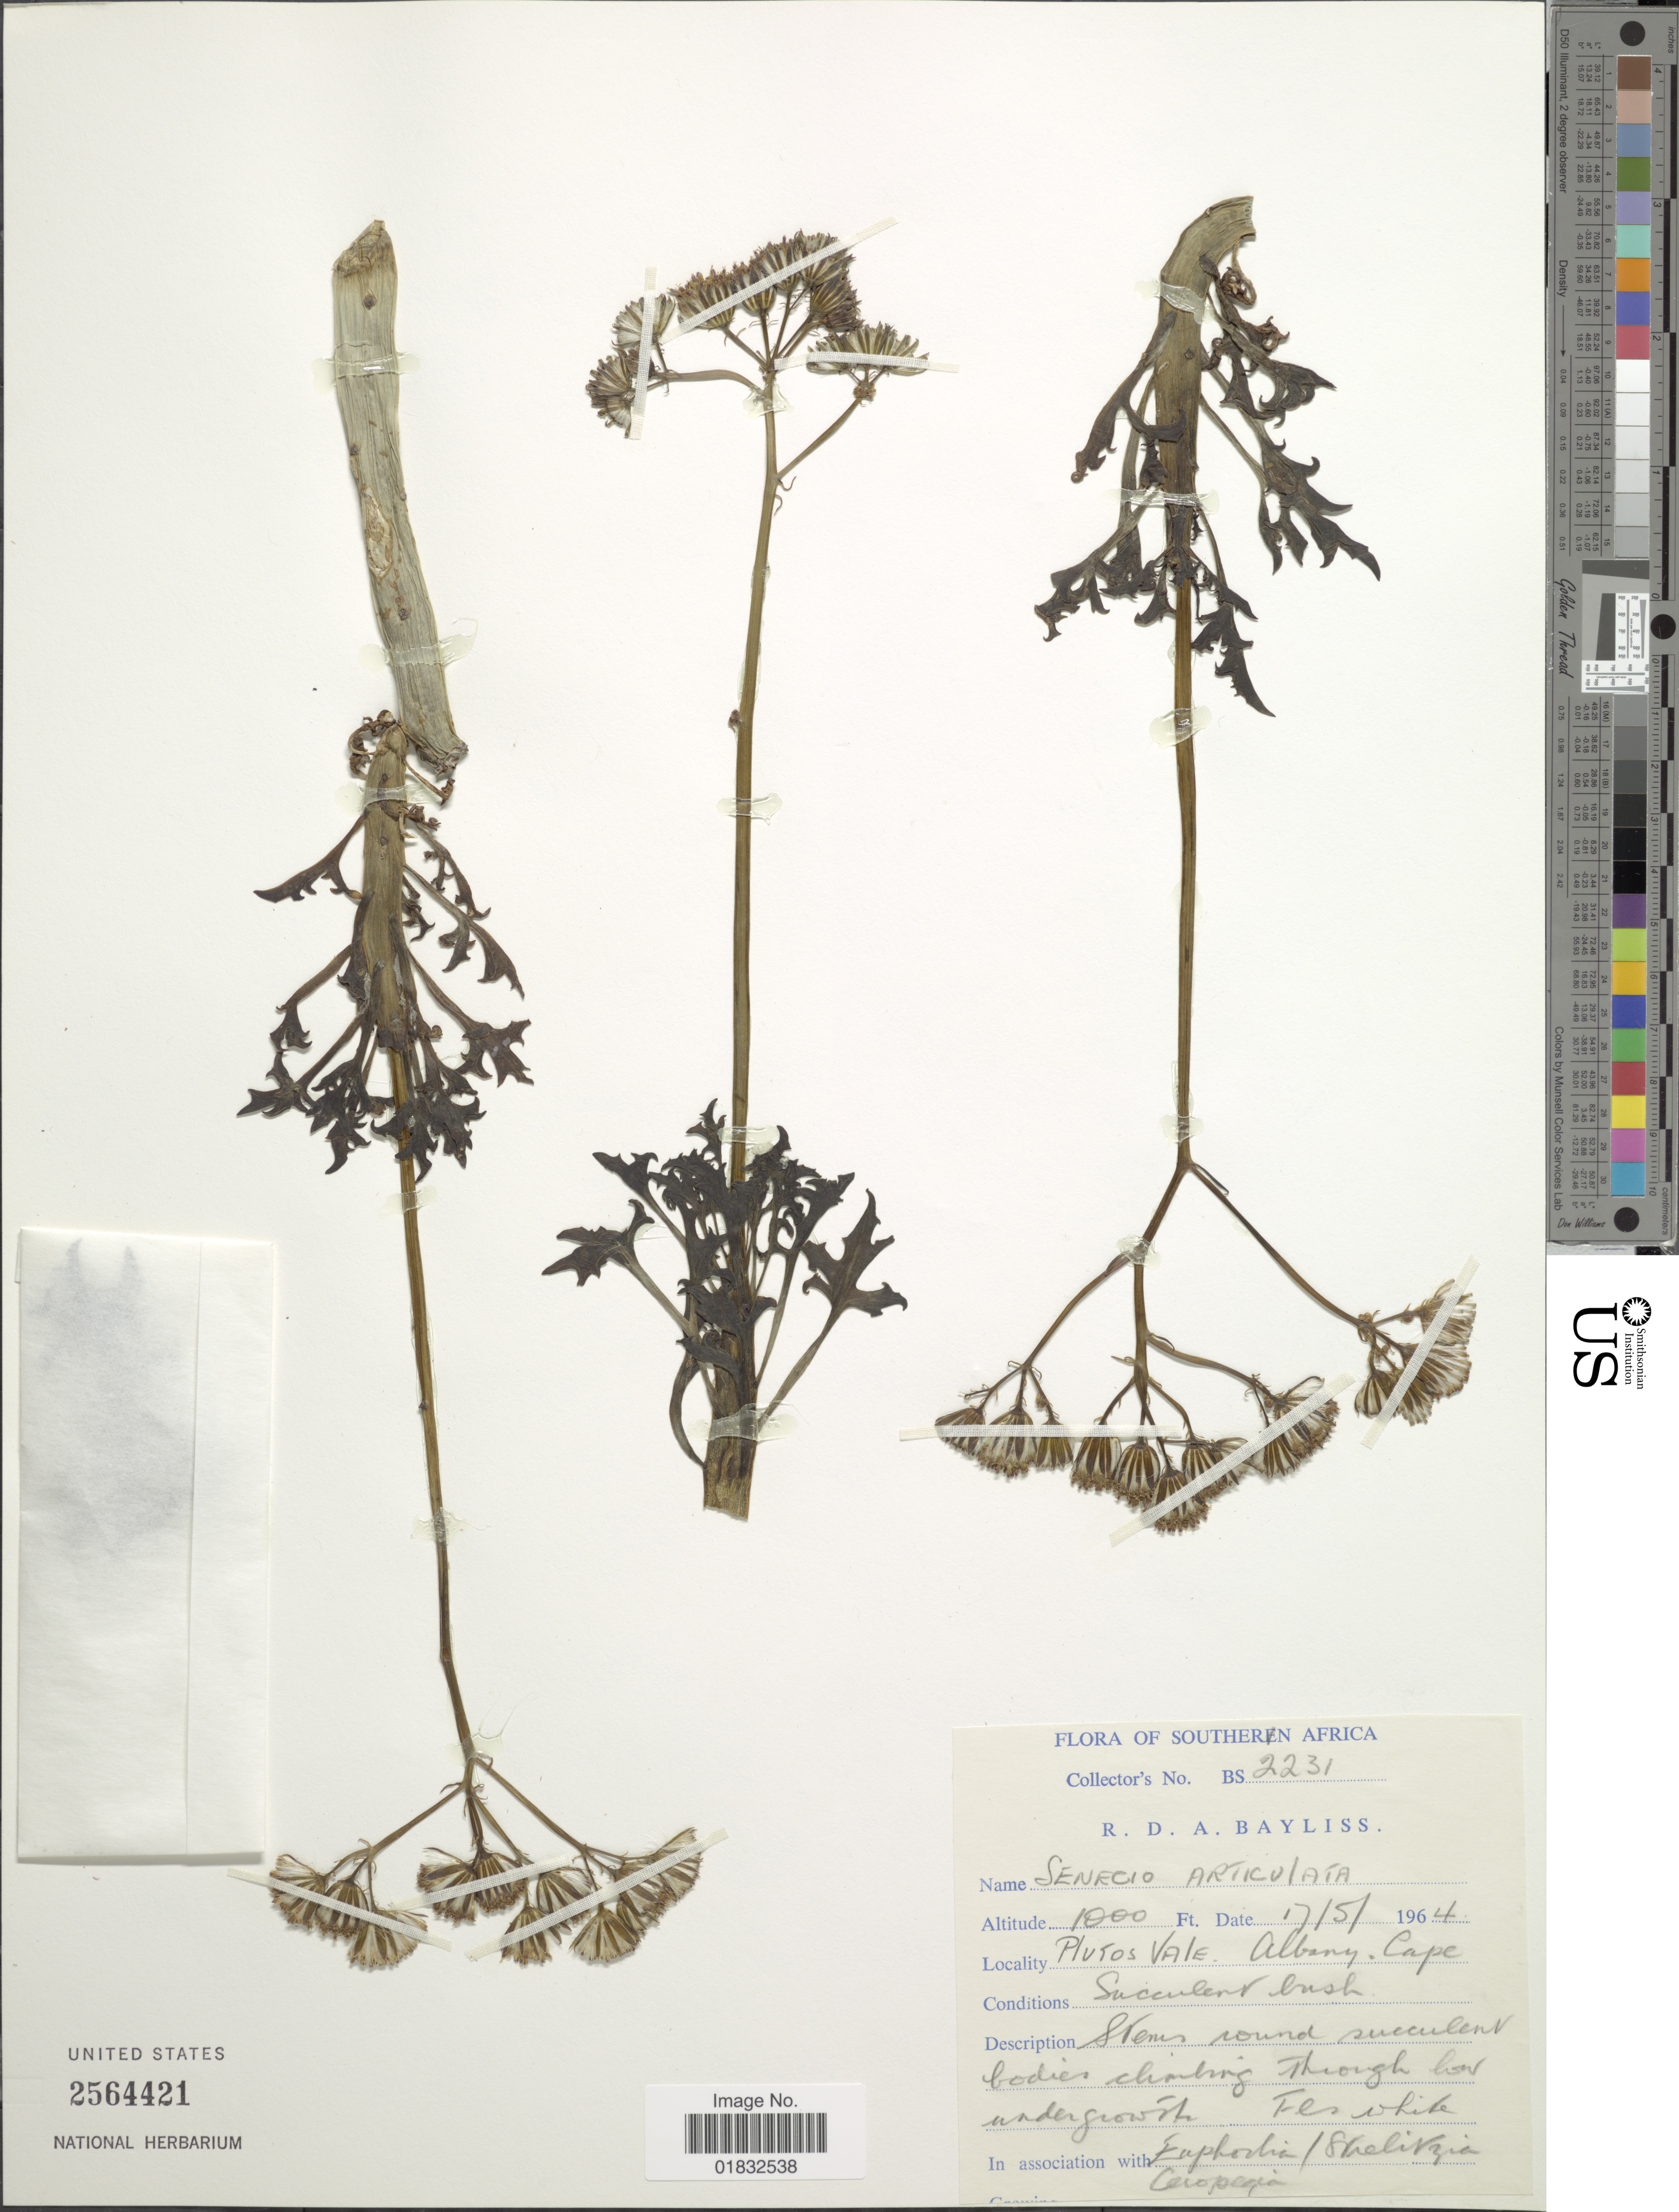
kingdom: Plantae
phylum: Tracheophyta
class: Magnoliopsida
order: Asterales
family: Asteraceae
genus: Curio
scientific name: Curio articulatus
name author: (L. f.) P.V. Heath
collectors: R. Bayliss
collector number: BS2231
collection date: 1964-05-17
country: South Africa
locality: Southern Africa, Plutos Vale, Albany Cape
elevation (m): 305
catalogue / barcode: US 2564421